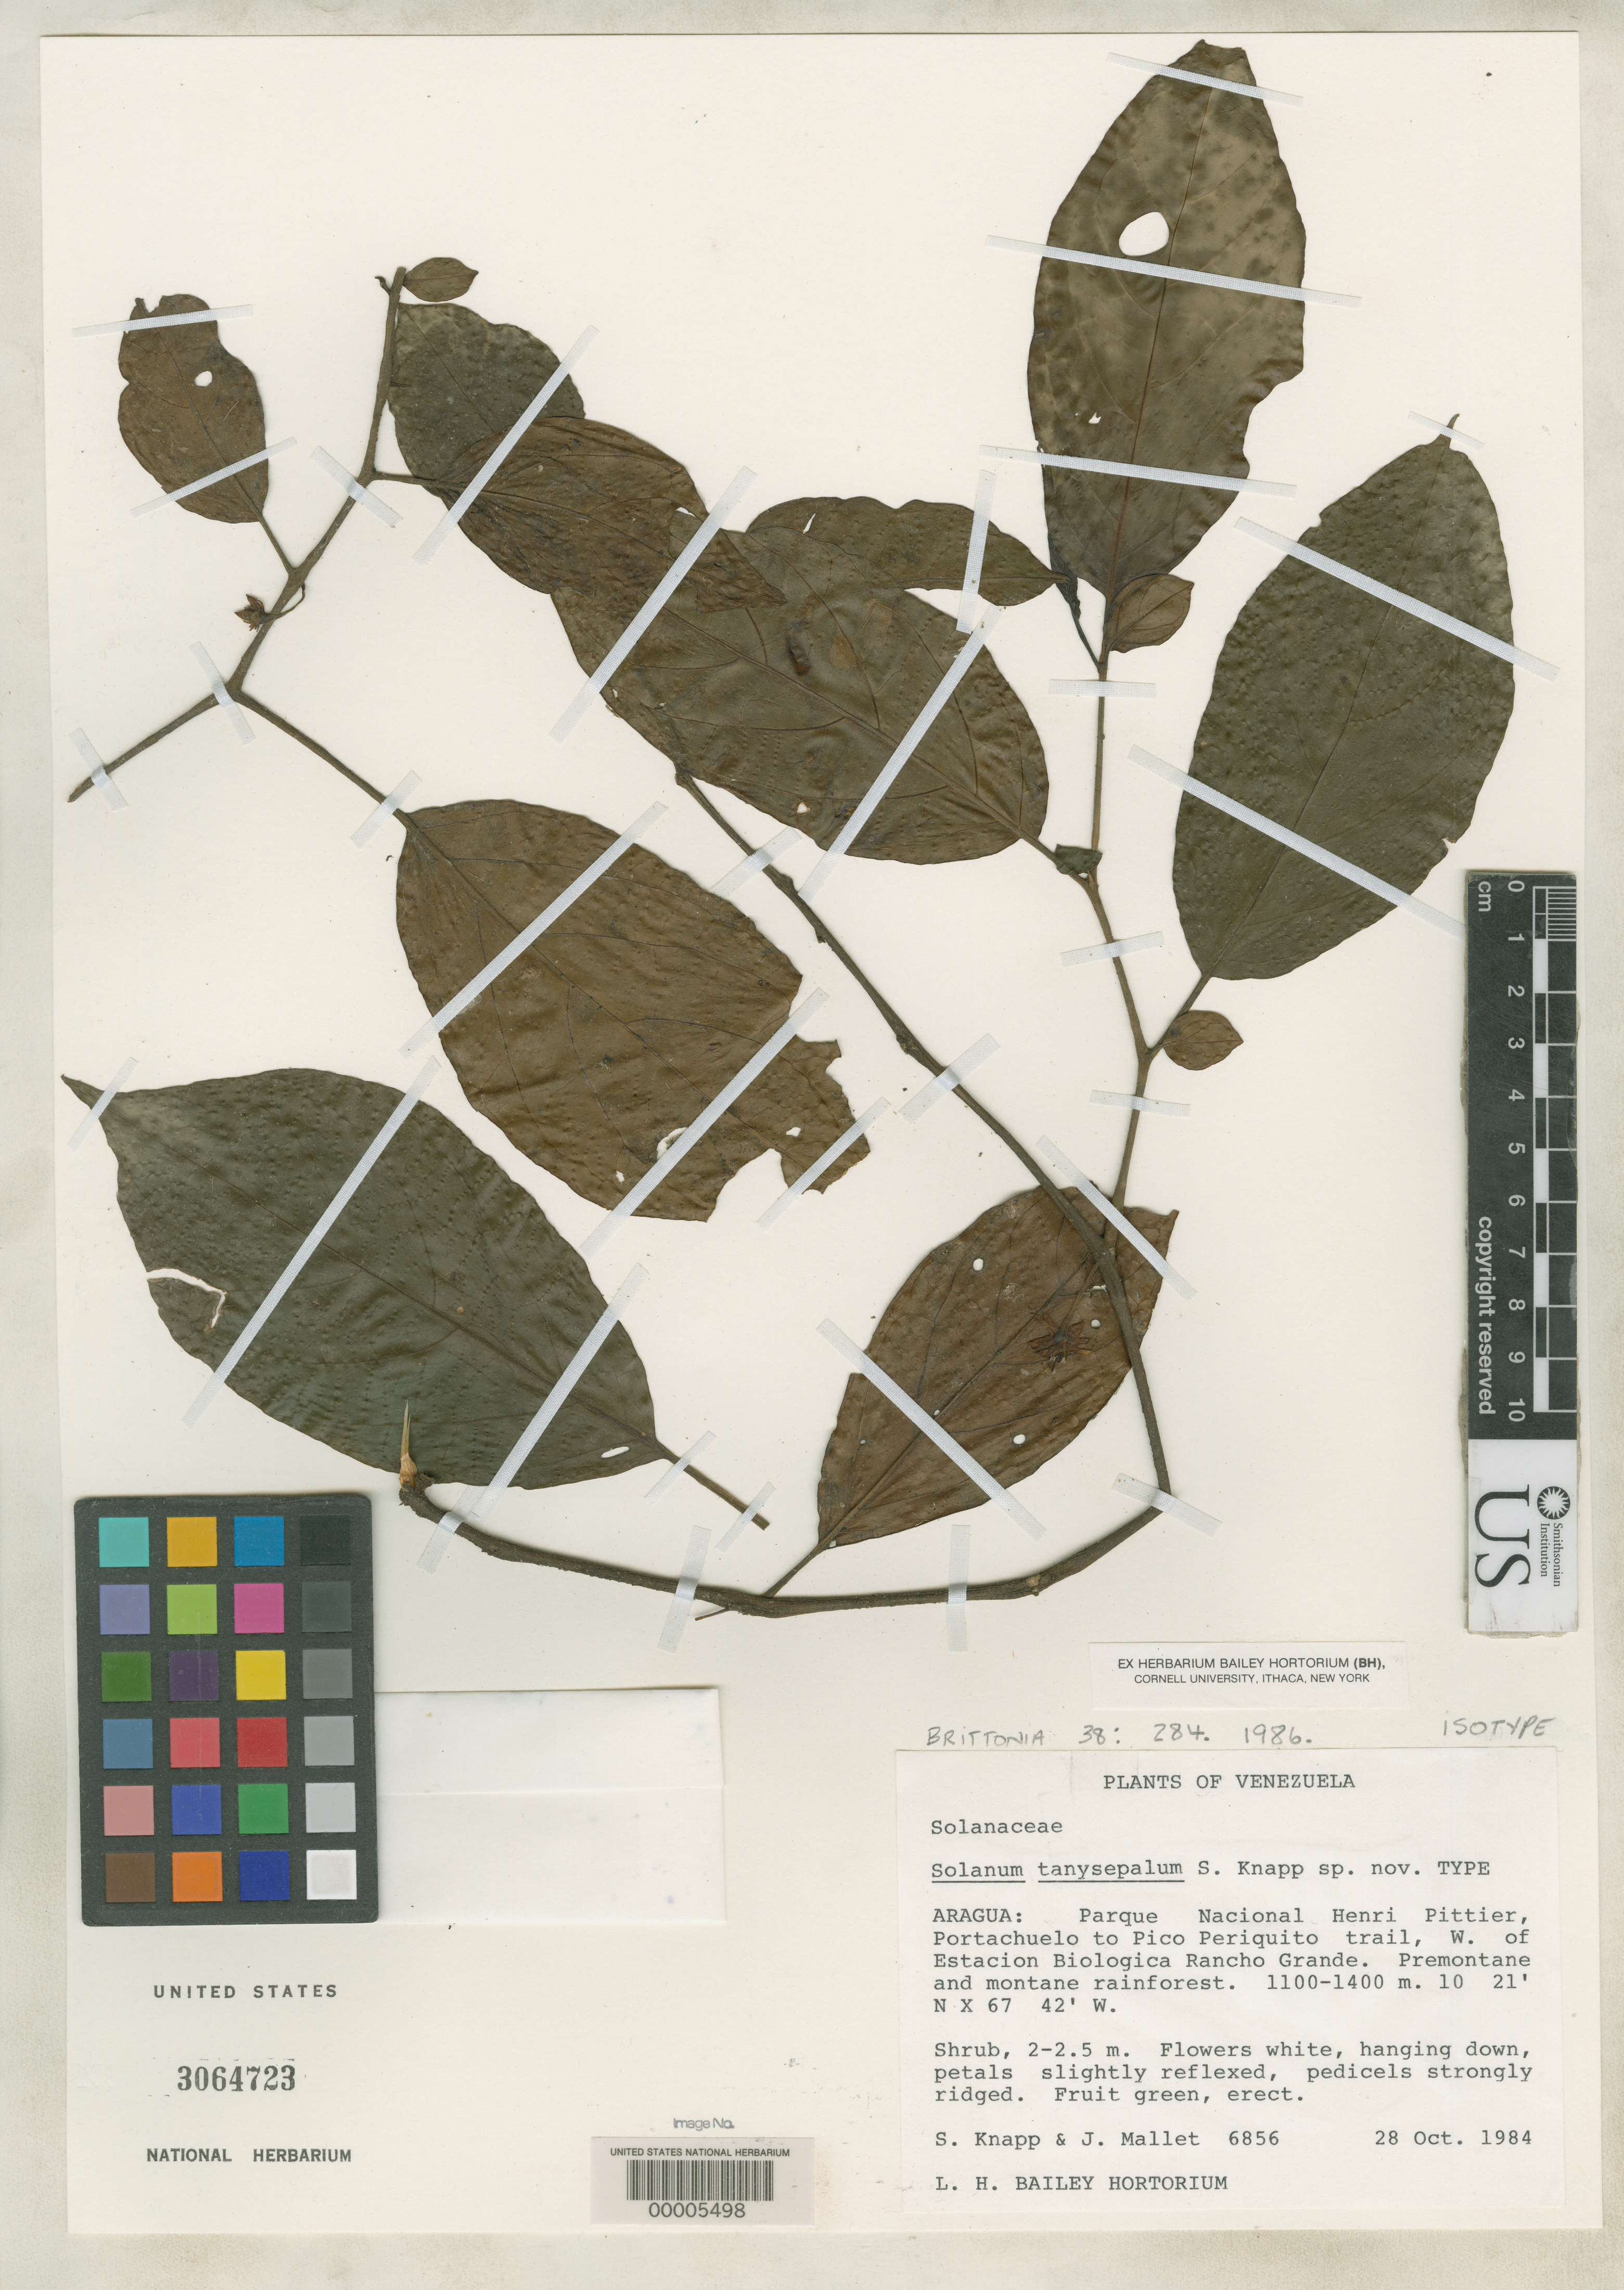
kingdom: Plantae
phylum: Tracheophyta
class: Magnoliopsida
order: Solanales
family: Solanaceae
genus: Solanum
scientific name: Solanum tanysepalum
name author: S. Knapp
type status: Isotype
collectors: S. Knapp & J. Mallet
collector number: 6856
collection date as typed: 28 Oct 1984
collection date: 1984-10-28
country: Venezuela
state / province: Aragua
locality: Parque Nacional "H. Pittier", Portachuelo to Pico Periquito trail, W of Esta. Biol. Rancho Grande.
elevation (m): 1100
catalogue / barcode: US 3064723